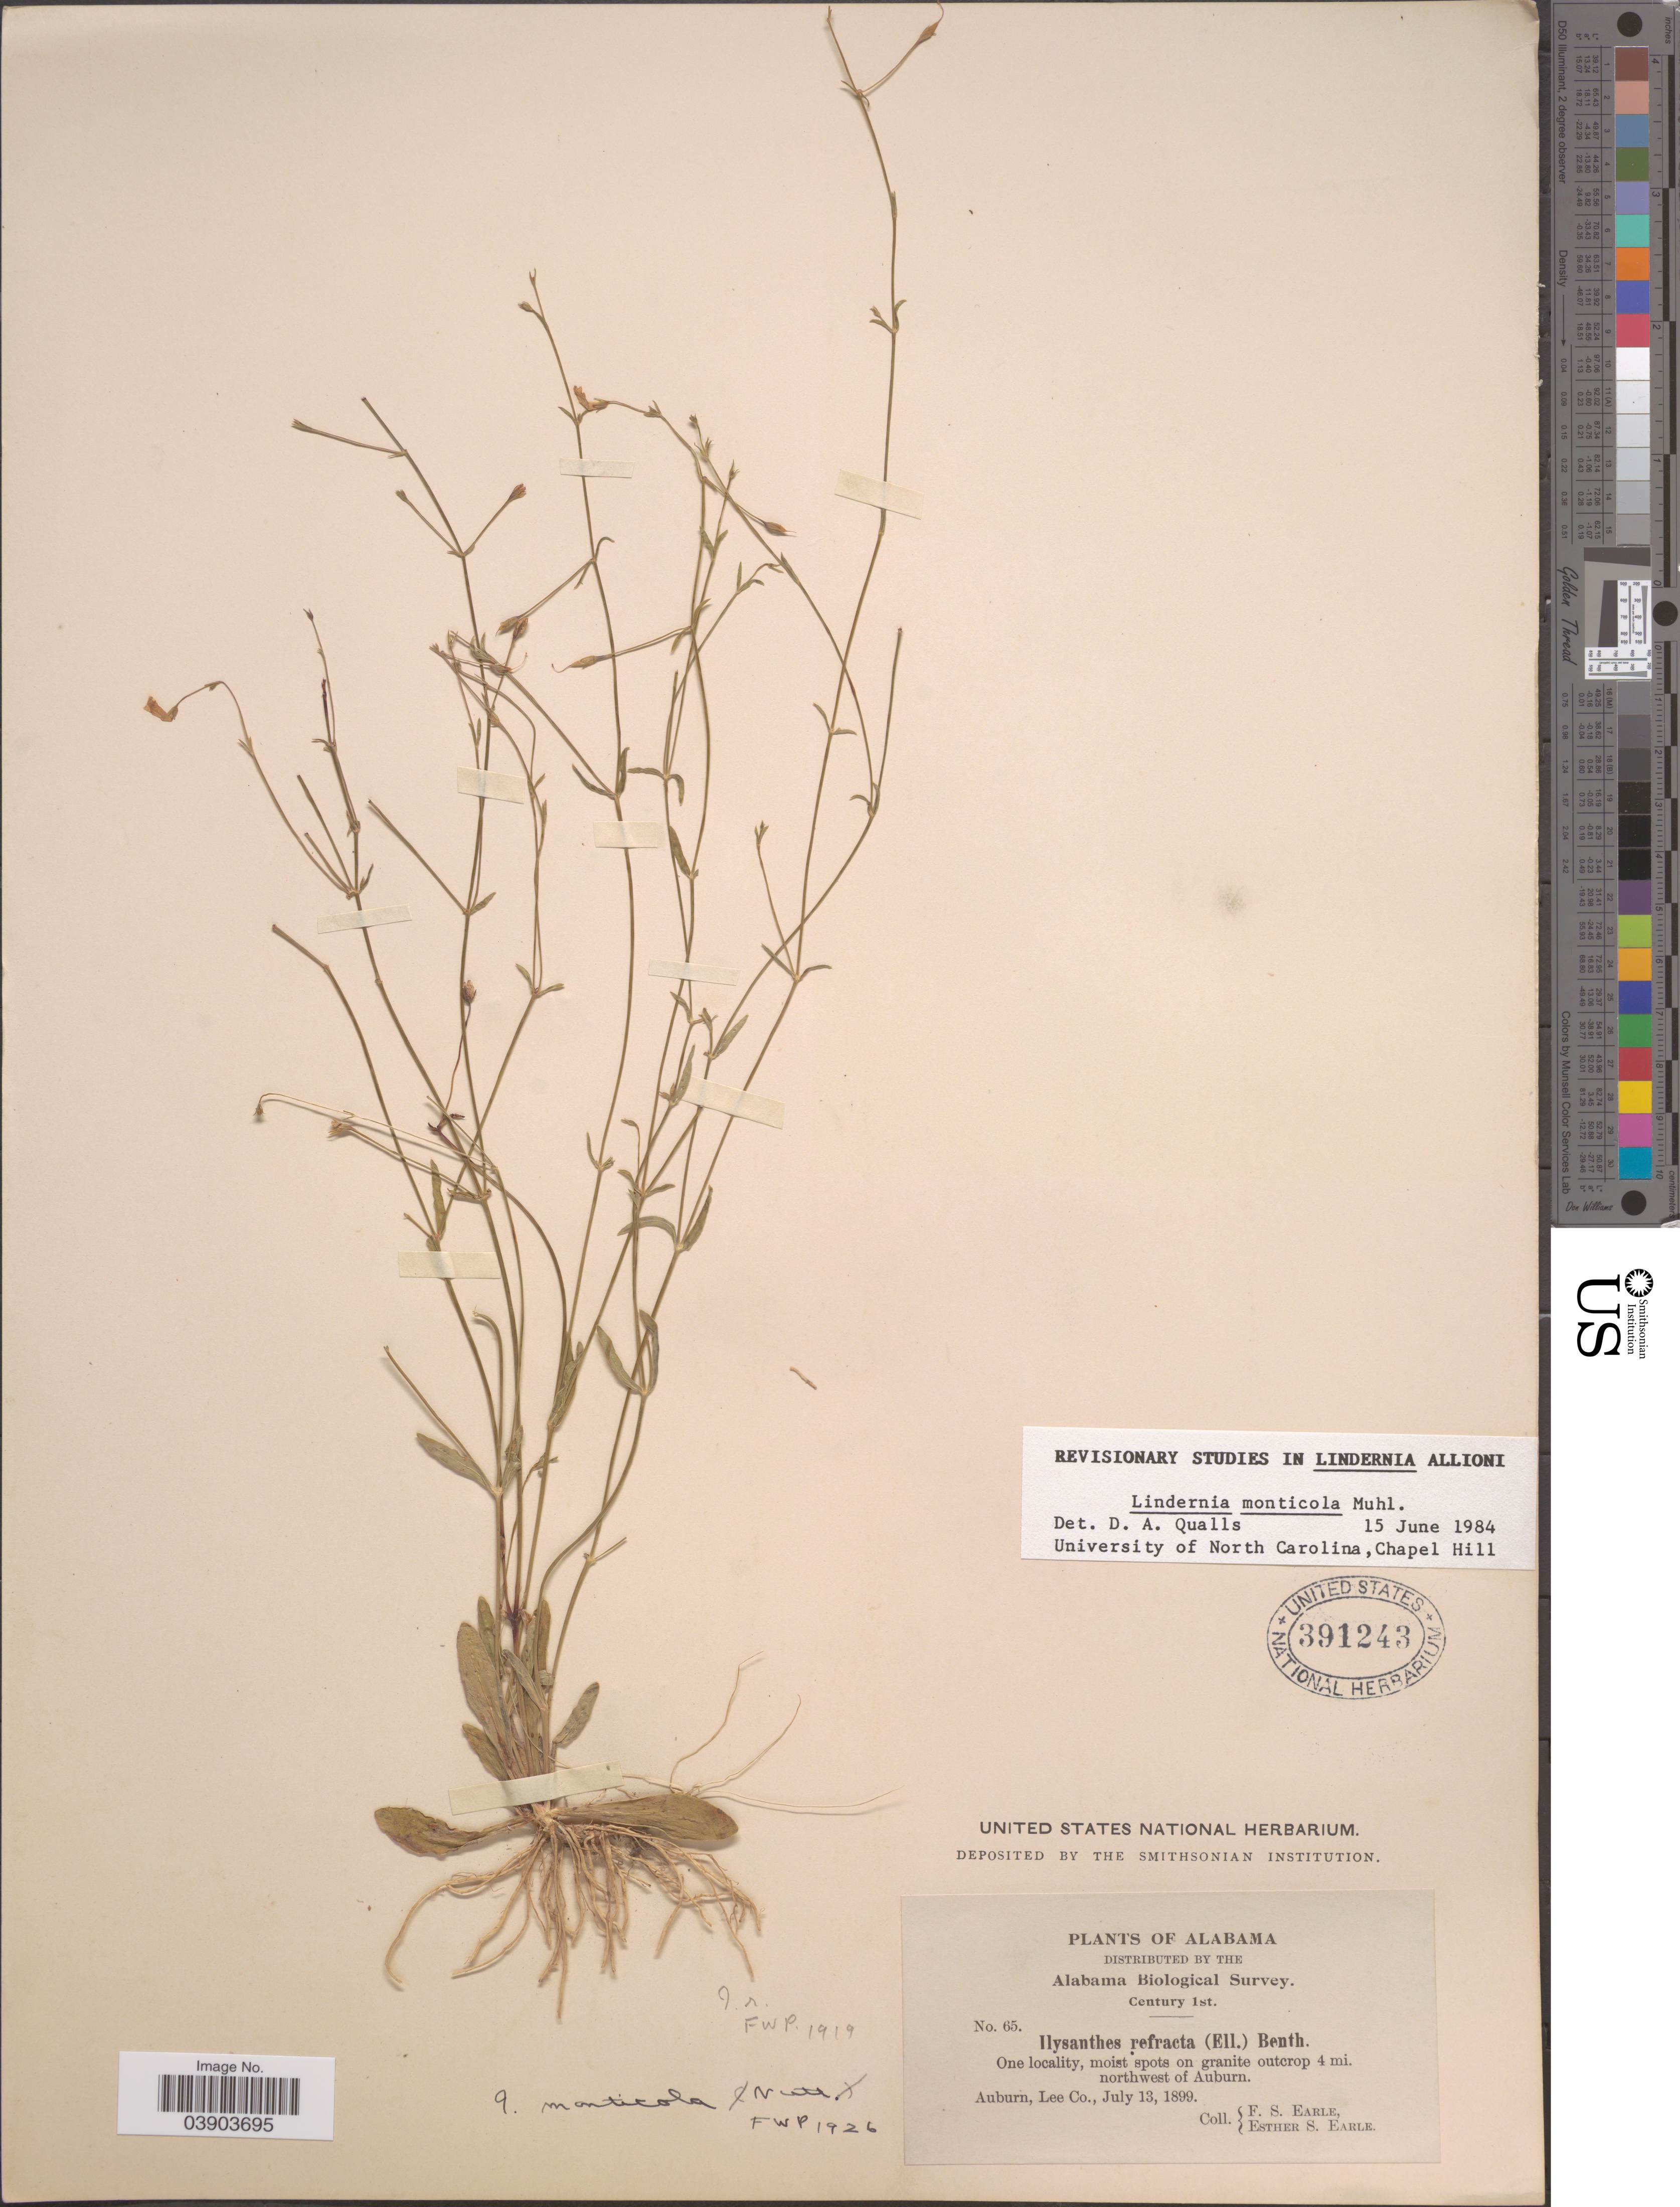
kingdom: Plantae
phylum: Tracheophyta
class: Magnoliopsida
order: Lamiales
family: Linderniaceae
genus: Lindernia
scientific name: Lindernia monticola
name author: Nutt.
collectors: F. S. Earle & E. S. Earle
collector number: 65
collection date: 1899-07-13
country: United States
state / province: Alabama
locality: One locality, moist spots on granite outcrop 4 mi. northwest of Auburn. Auburn, Lee Co.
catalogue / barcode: US 391243